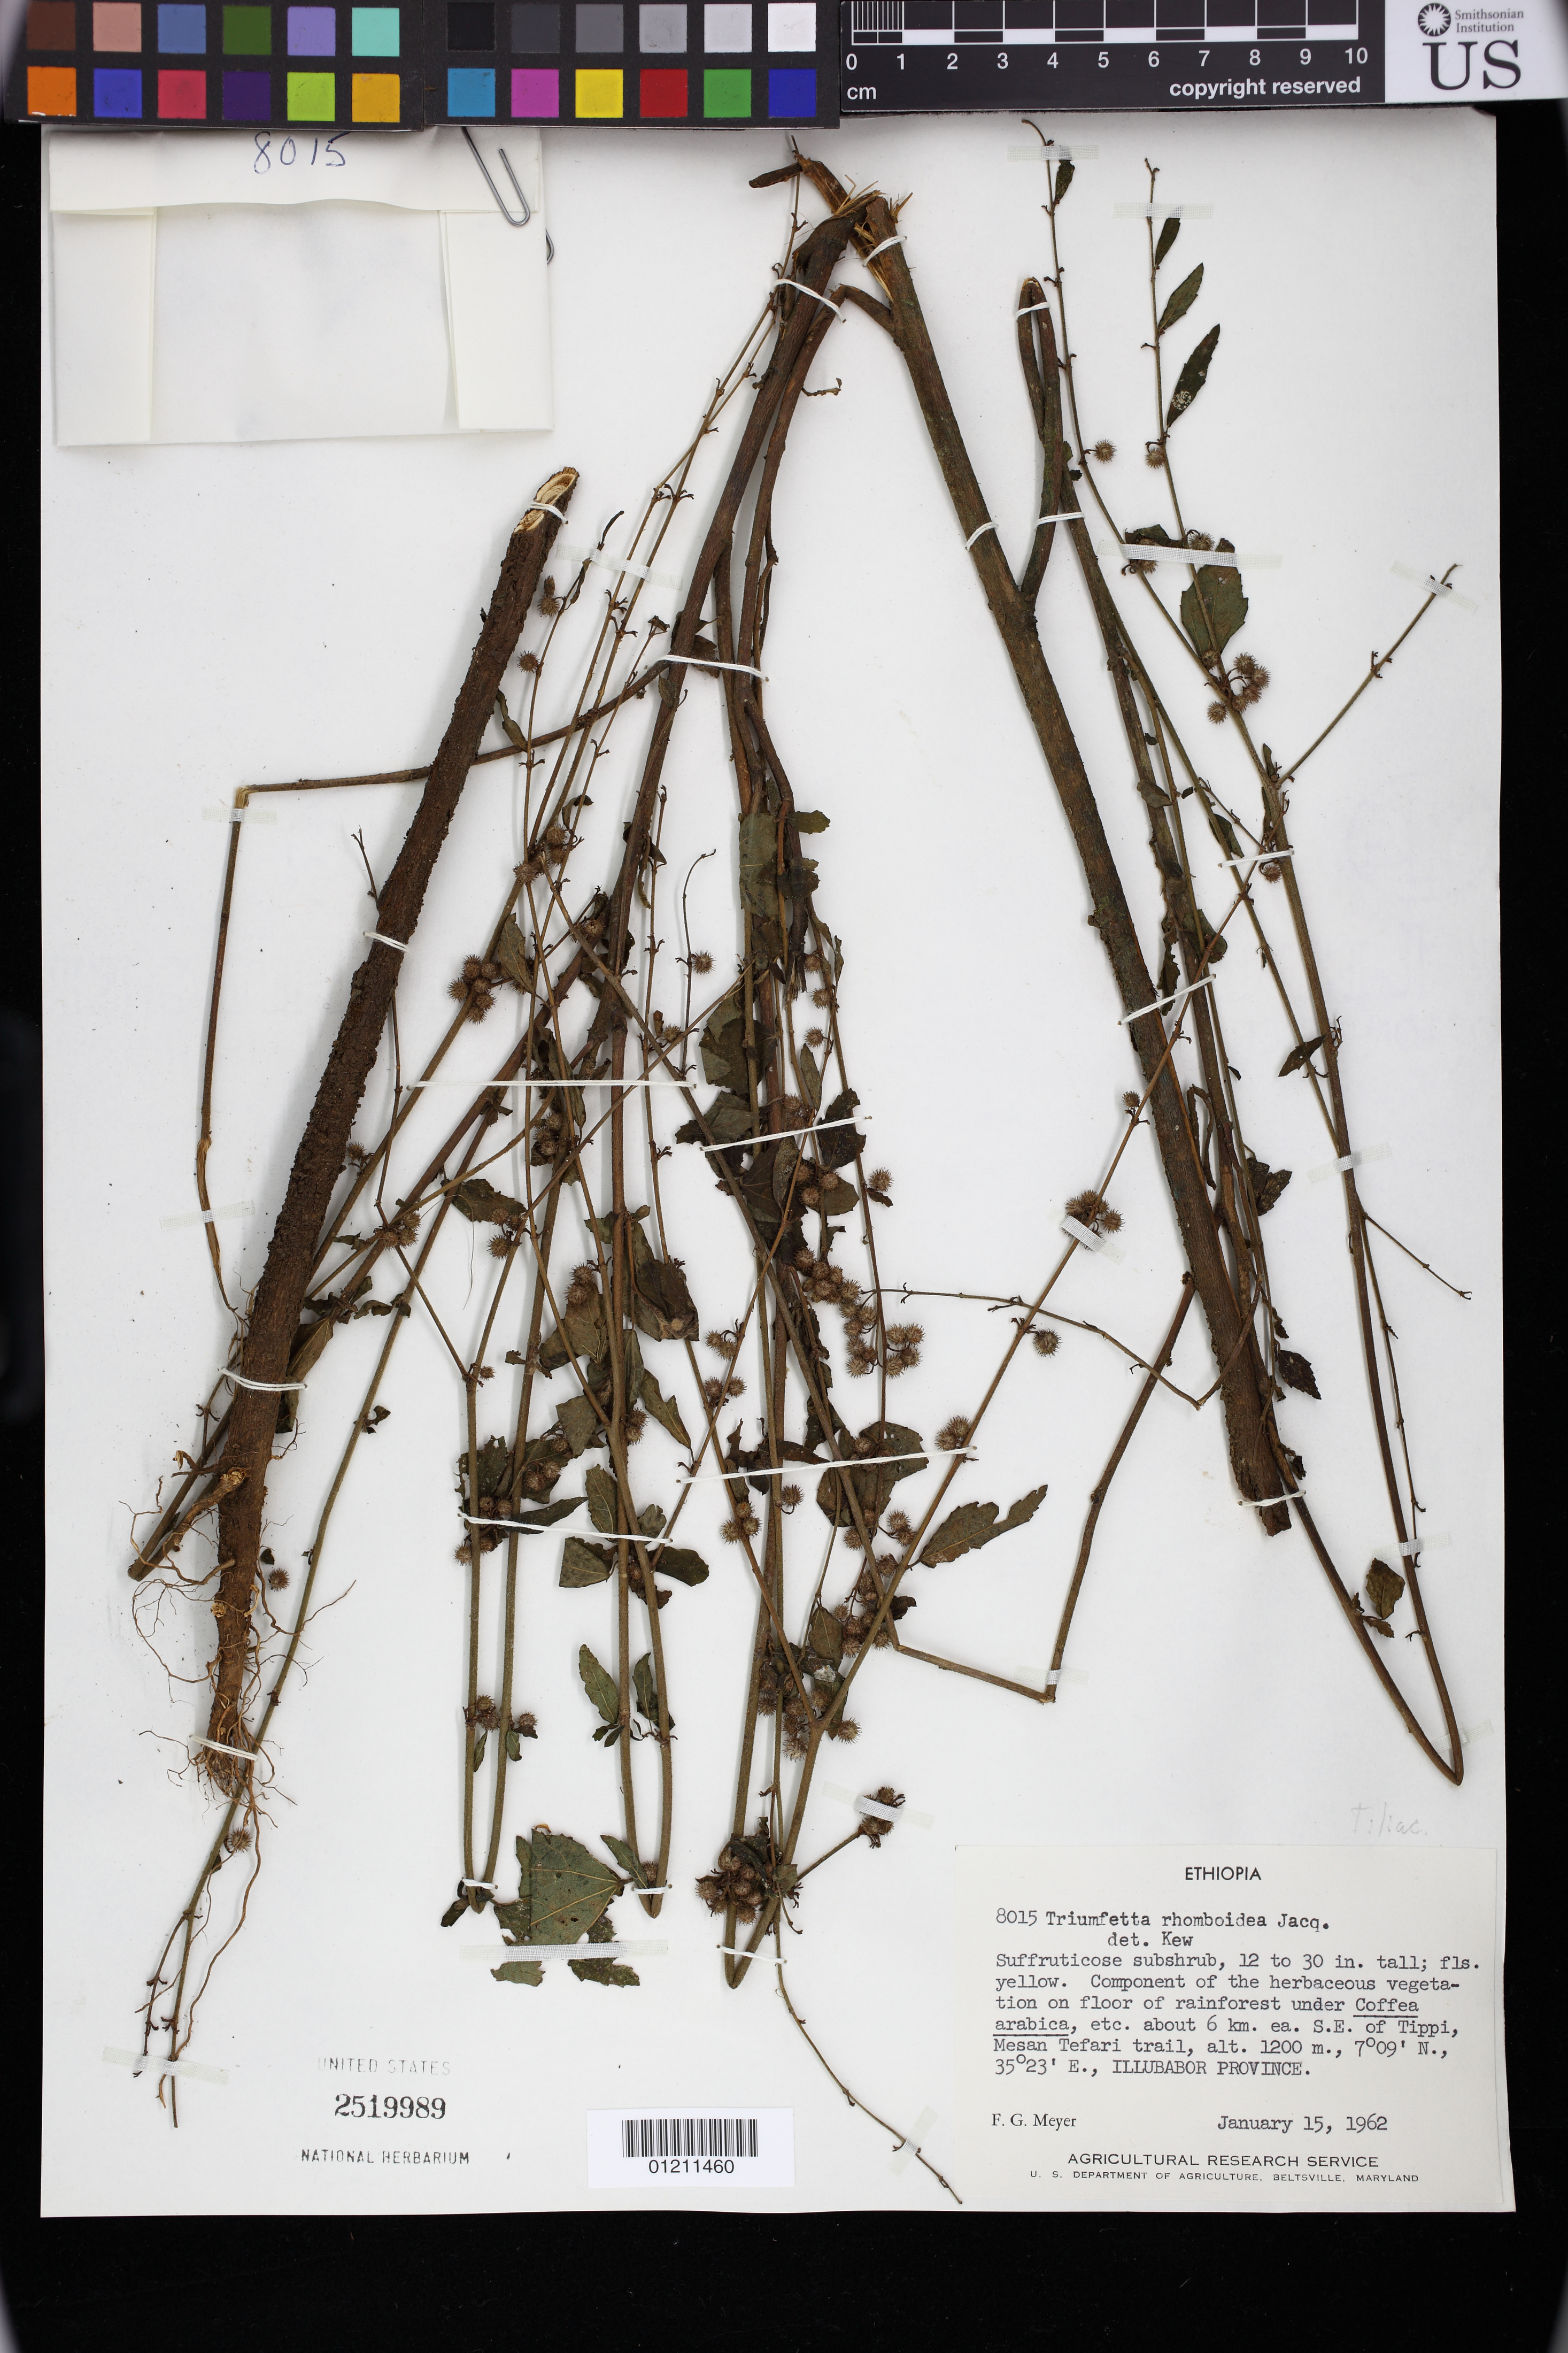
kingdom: Plantae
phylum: Tracheophyta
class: Magnoliopsida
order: Malvales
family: Malvaceae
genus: Triumfetta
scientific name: Triumfetta rhomboidea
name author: Jacq.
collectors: F. G. Meyer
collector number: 8015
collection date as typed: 15 Jan 1962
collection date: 1962-01-15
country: Ethiopia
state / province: Oromiya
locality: Ethiopia: about 6 km. ea. S.E. of Tippi, Mesan Tefari trail. Illubabor Province.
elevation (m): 1200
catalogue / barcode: US 2519989